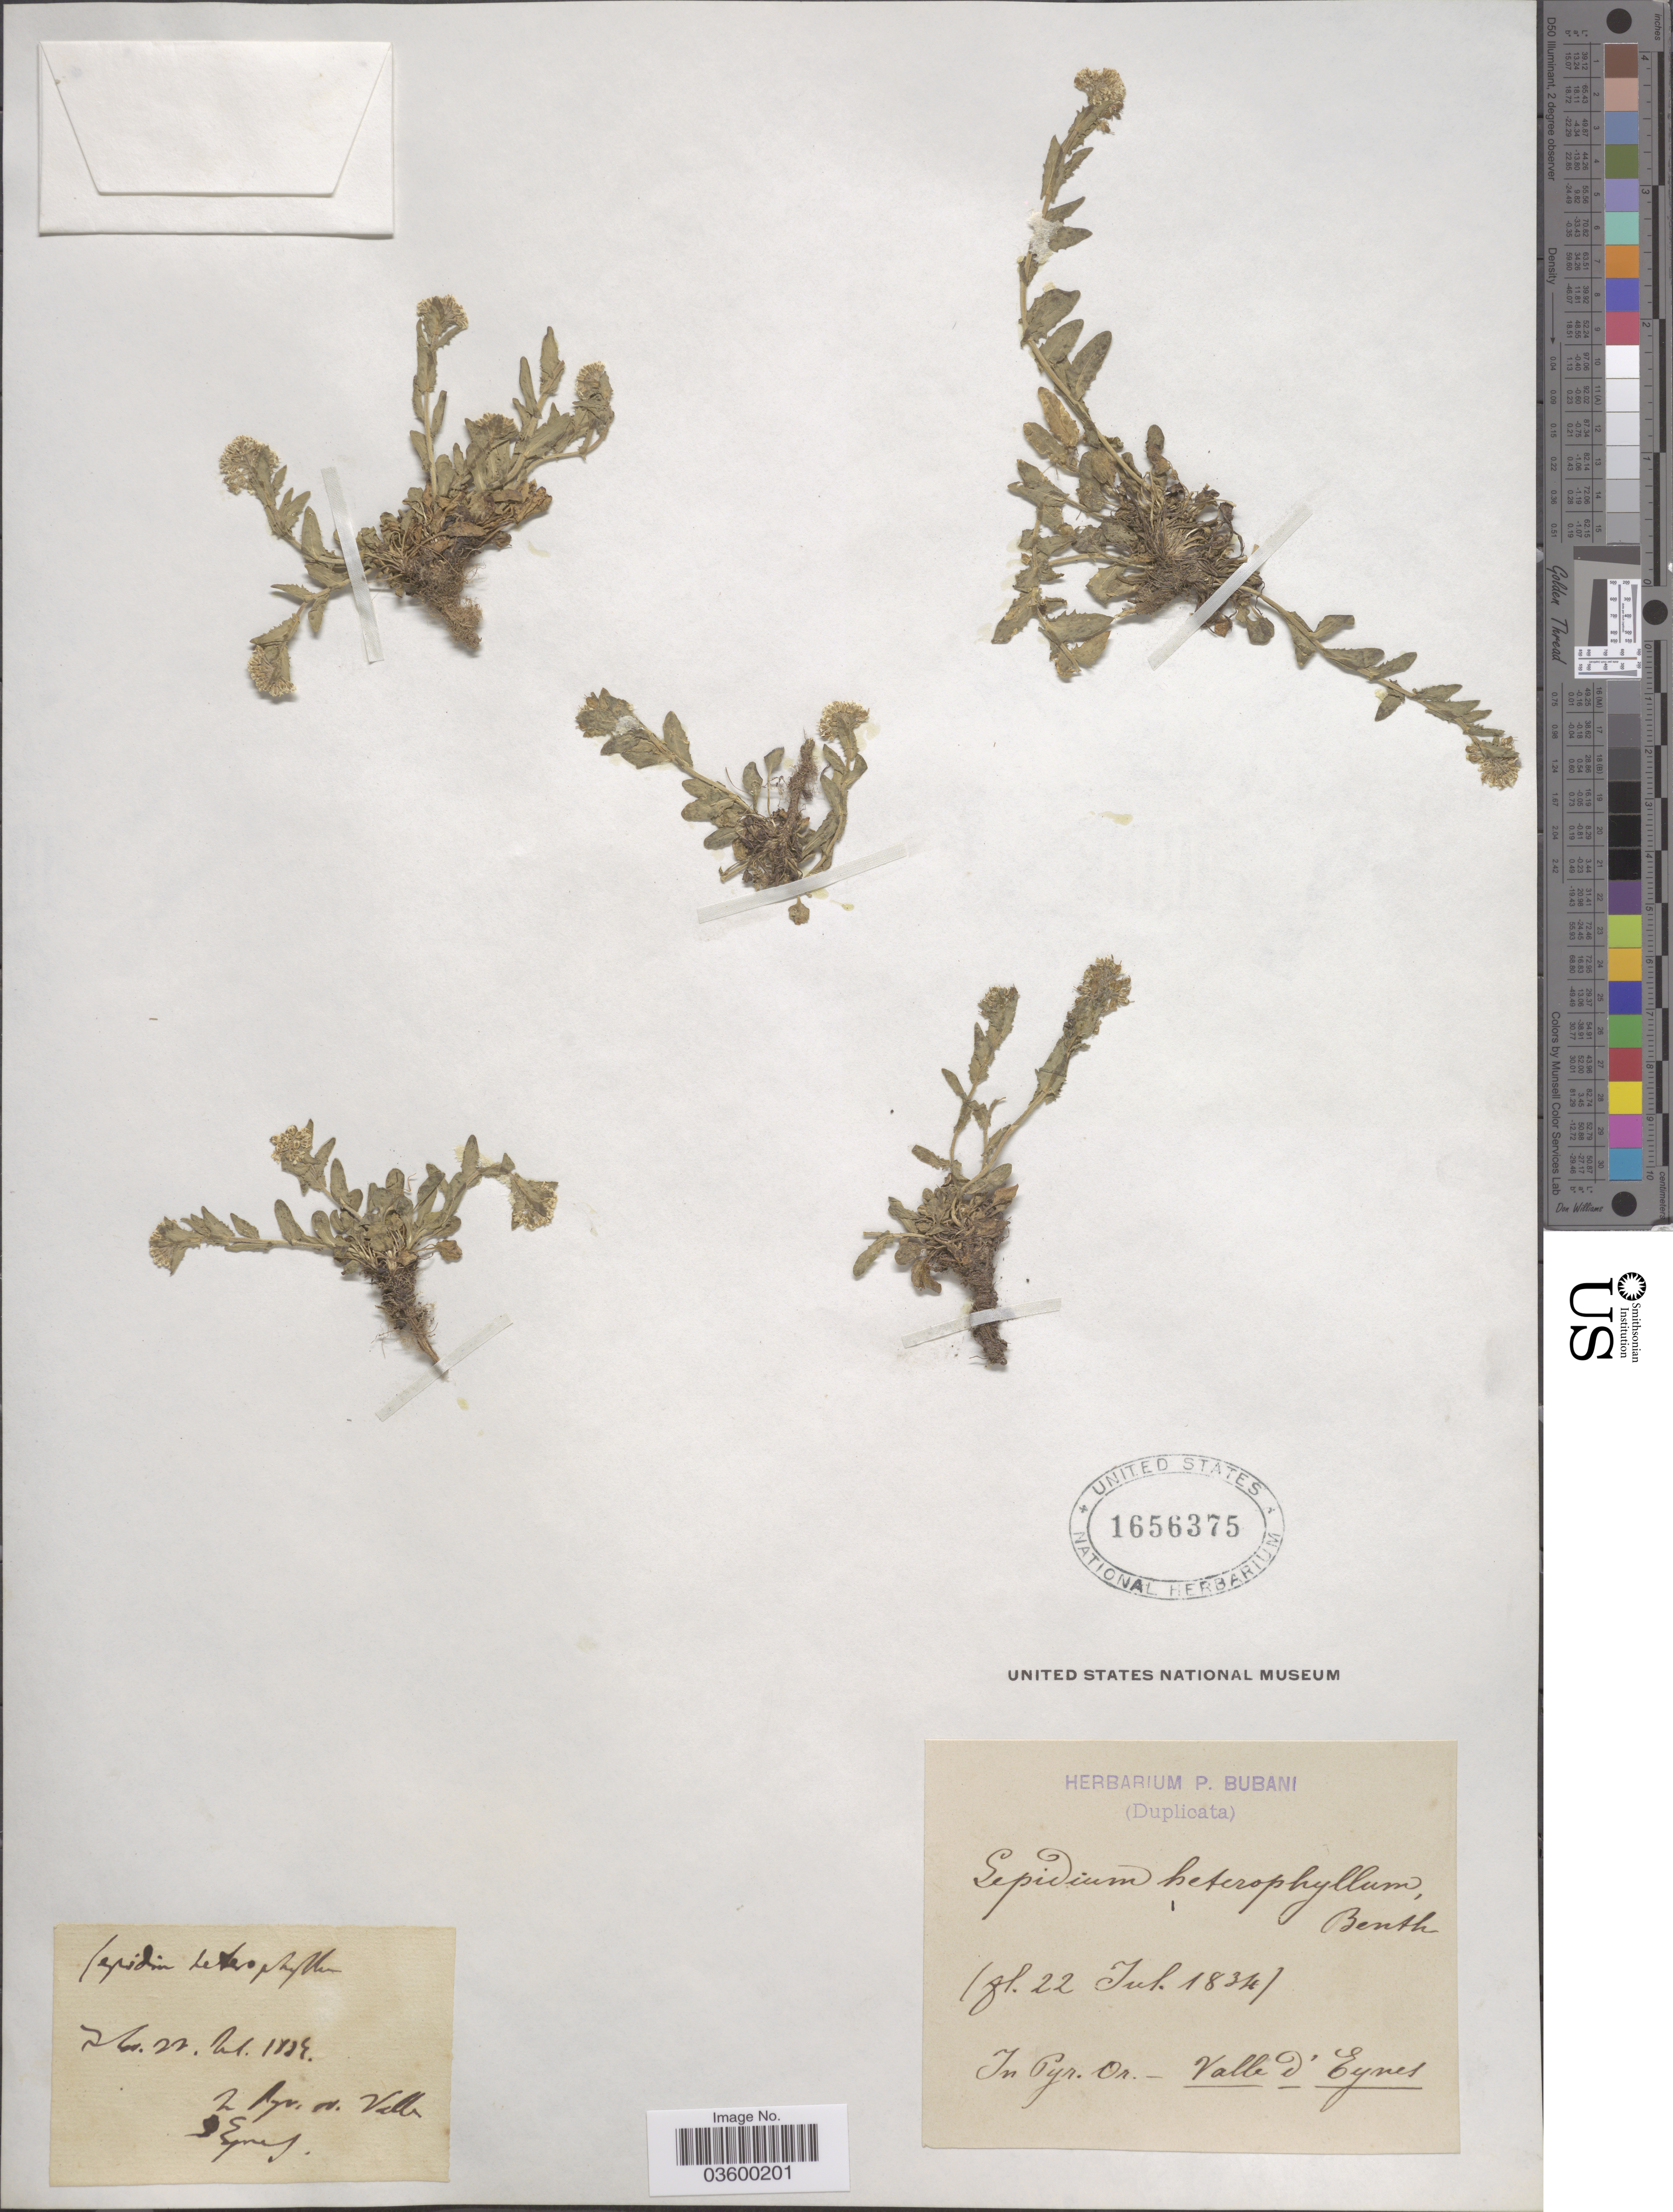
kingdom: Plantae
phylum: Tracheophyta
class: Magnoliopsida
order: Brassicales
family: Brassicaceae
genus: Lepidium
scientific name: Lepidium heterophyllum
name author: Benth.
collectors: ex herb. P. Bubani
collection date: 1834-07-22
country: France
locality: In Pyr. Or. - Valle d'Eynes.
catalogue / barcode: US 1656375